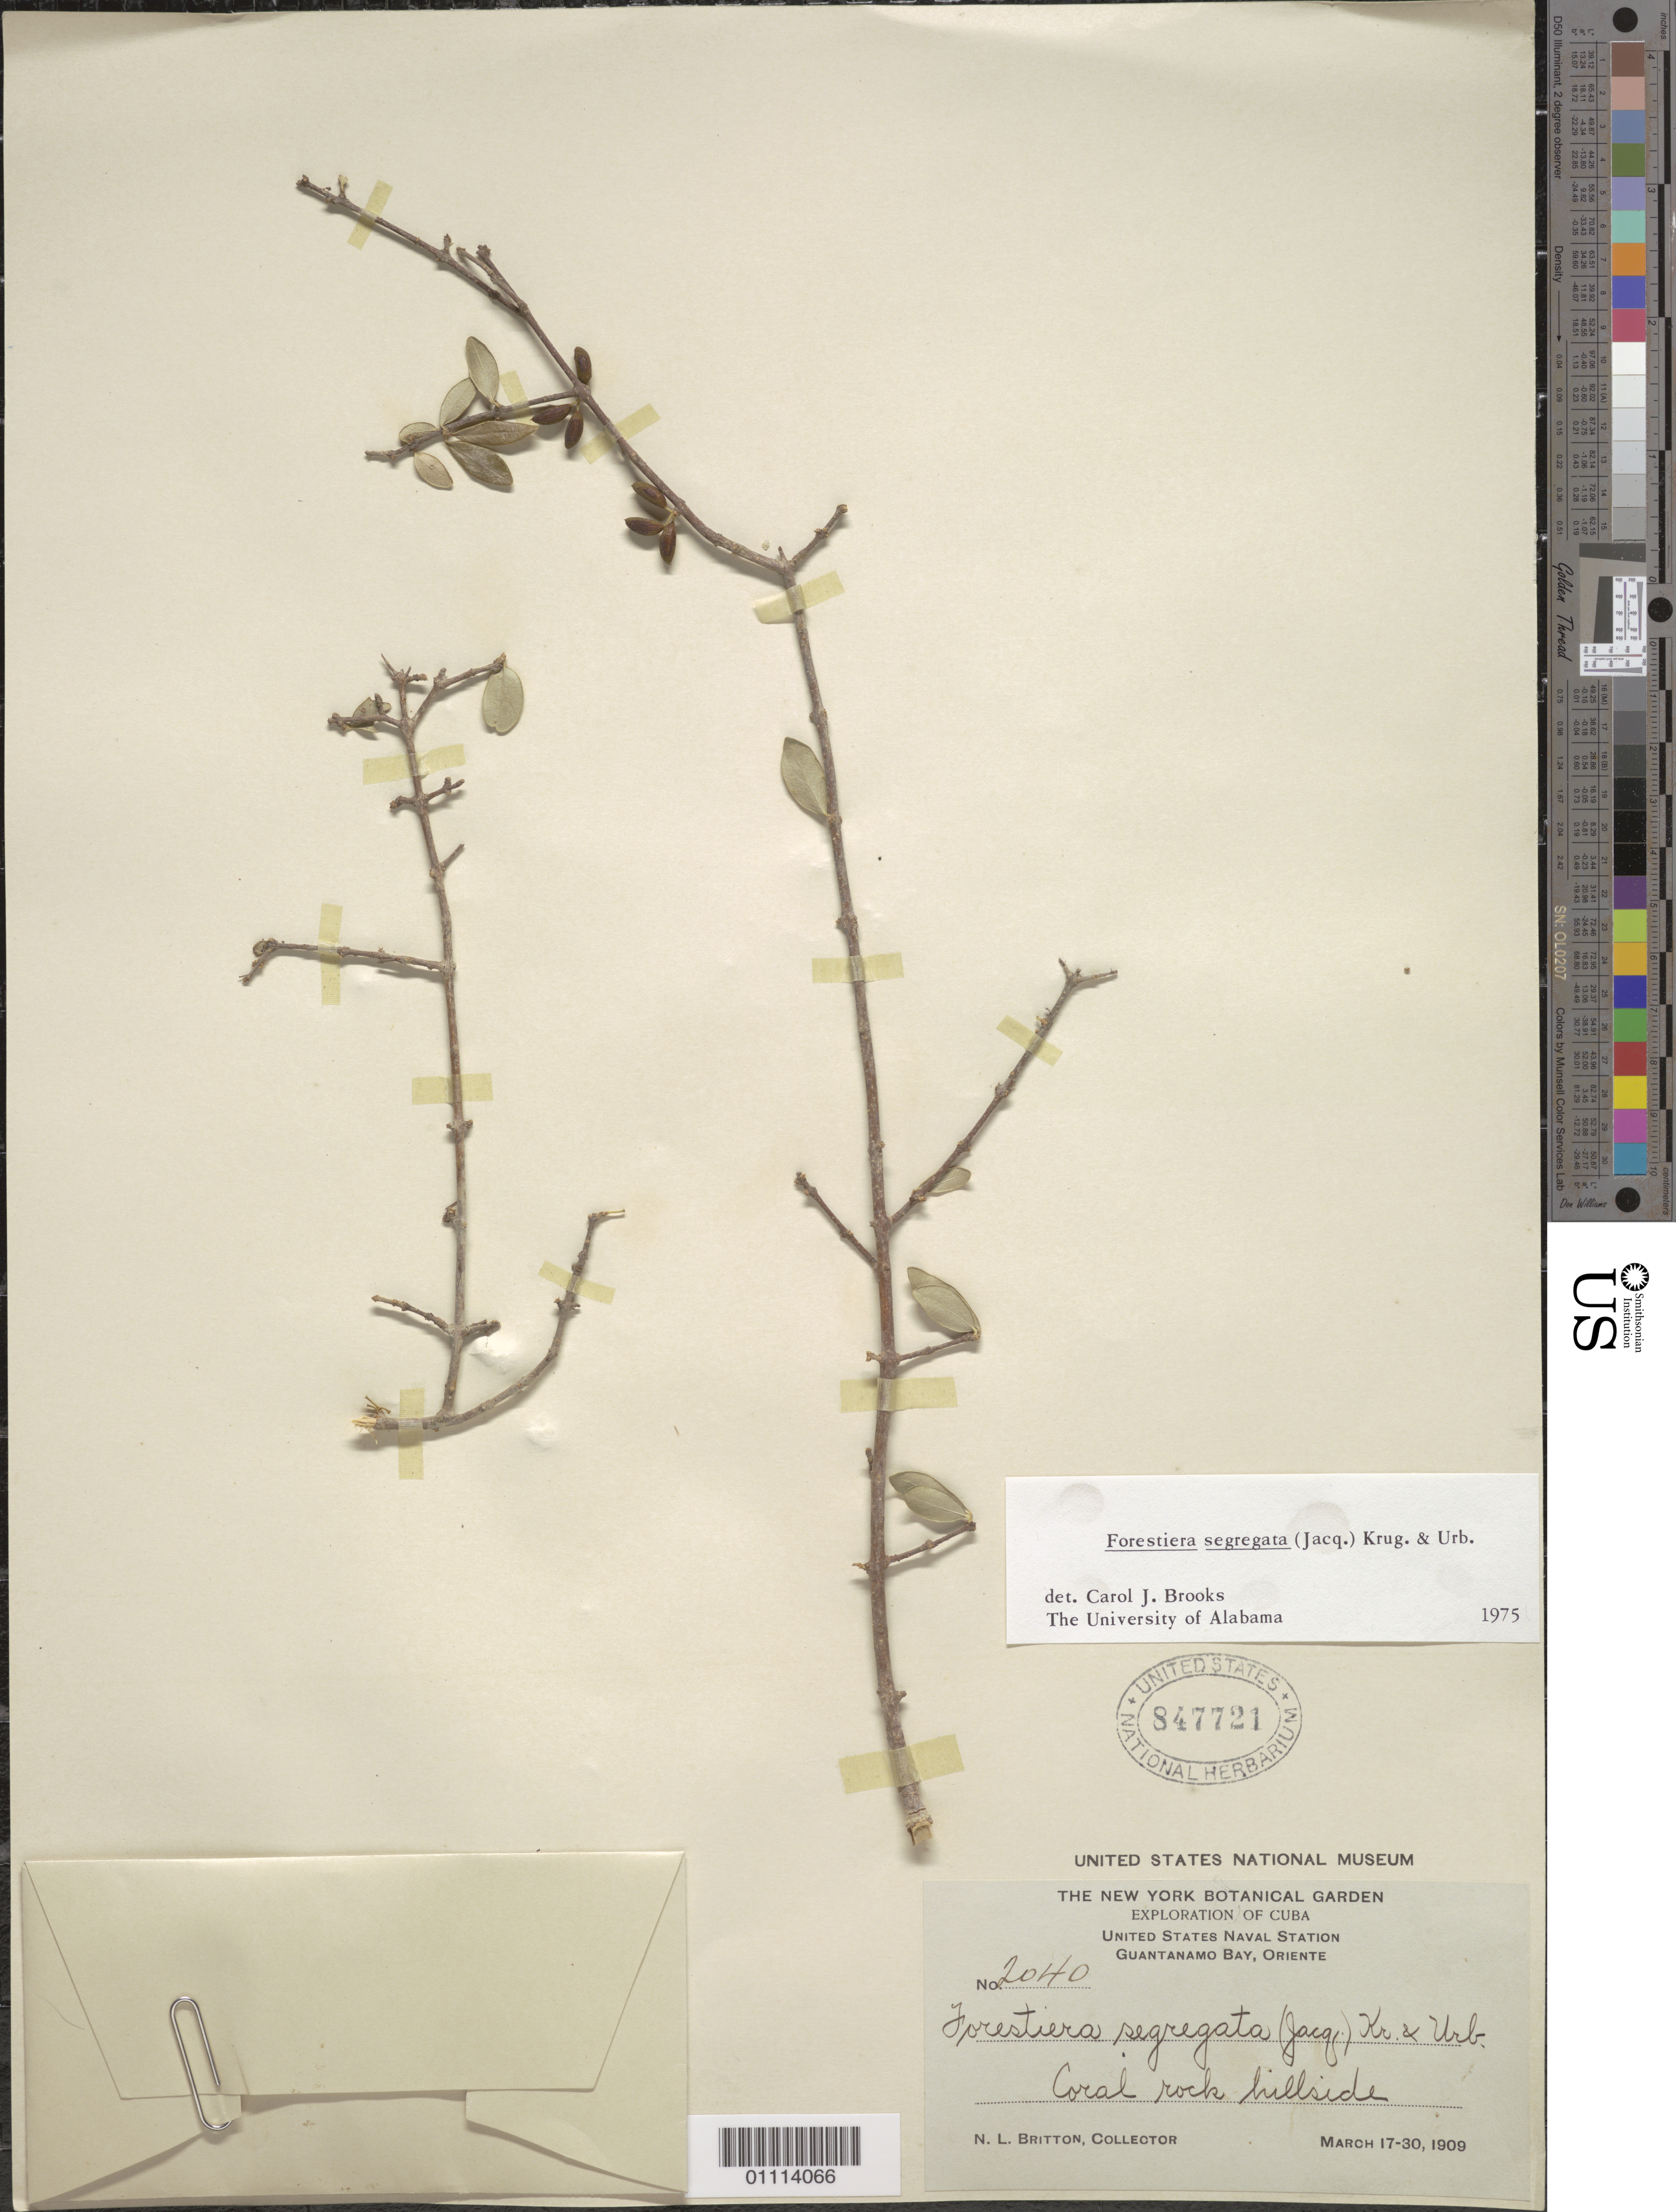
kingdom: Plantae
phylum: Tracheophyta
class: Magnoliopsida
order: Lamiales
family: Oleaceae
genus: Forestiera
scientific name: Forestiera segregata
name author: (Jacq.) Krug & Urb.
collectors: N. Britton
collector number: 2040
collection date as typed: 17 Mar 1909 to 30 Mar 1909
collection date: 1909-03-17/1909-03-30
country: Cuba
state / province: Guantánamo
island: Cuba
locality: Coral rock hillside, United States Naval Station, Guantánamo Bay, Oriente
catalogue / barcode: US 847721